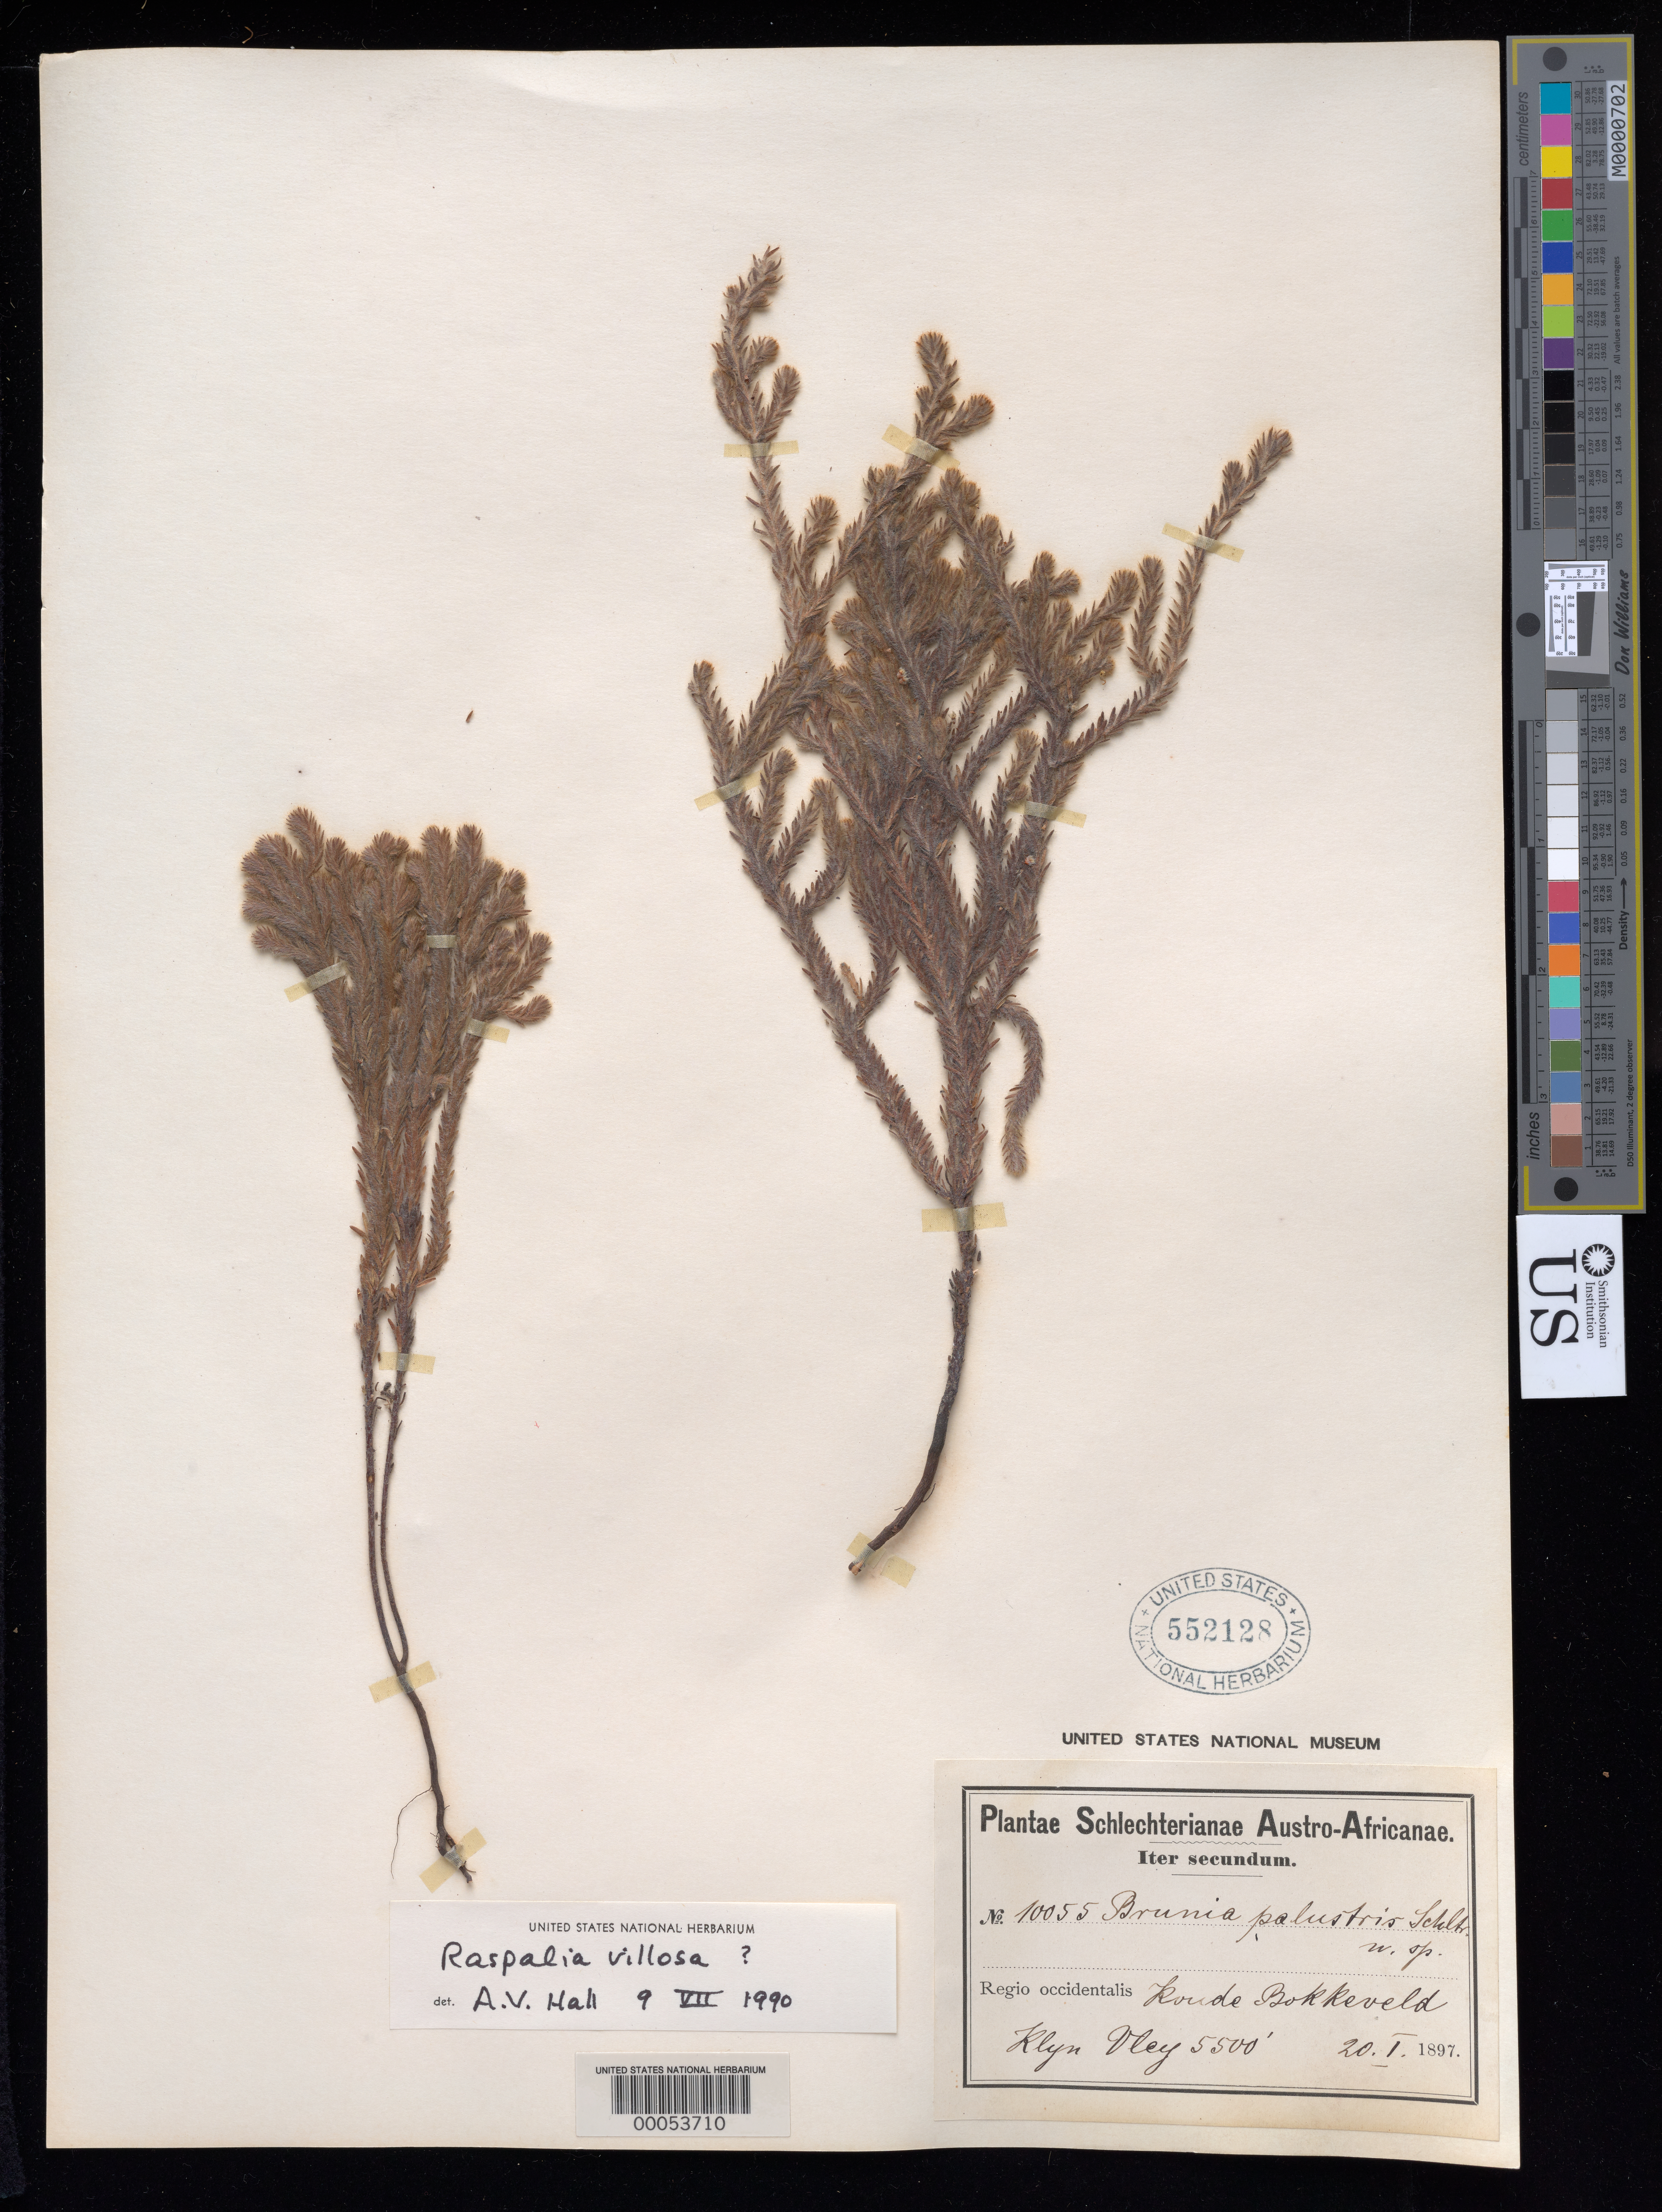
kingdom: Plantae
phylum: Tracheophyta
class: Magnoliopsida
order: Bruniales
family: Bruniaceae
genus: Pseudobaeckea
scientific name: Pseudobaeckea palustris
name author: Schltr. ex Dümmer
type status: Isolectotype; Type Collection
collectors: F. R. R. Schlechter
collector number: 10055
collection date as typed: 20 Jan 1897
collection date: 1897-01-20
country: South Africa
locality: Koude rokkeveld, klyr vlei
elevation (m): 1676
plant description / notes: Type of "Brunia palustris", Pseudobaeckea palustris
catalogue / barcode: US 552128